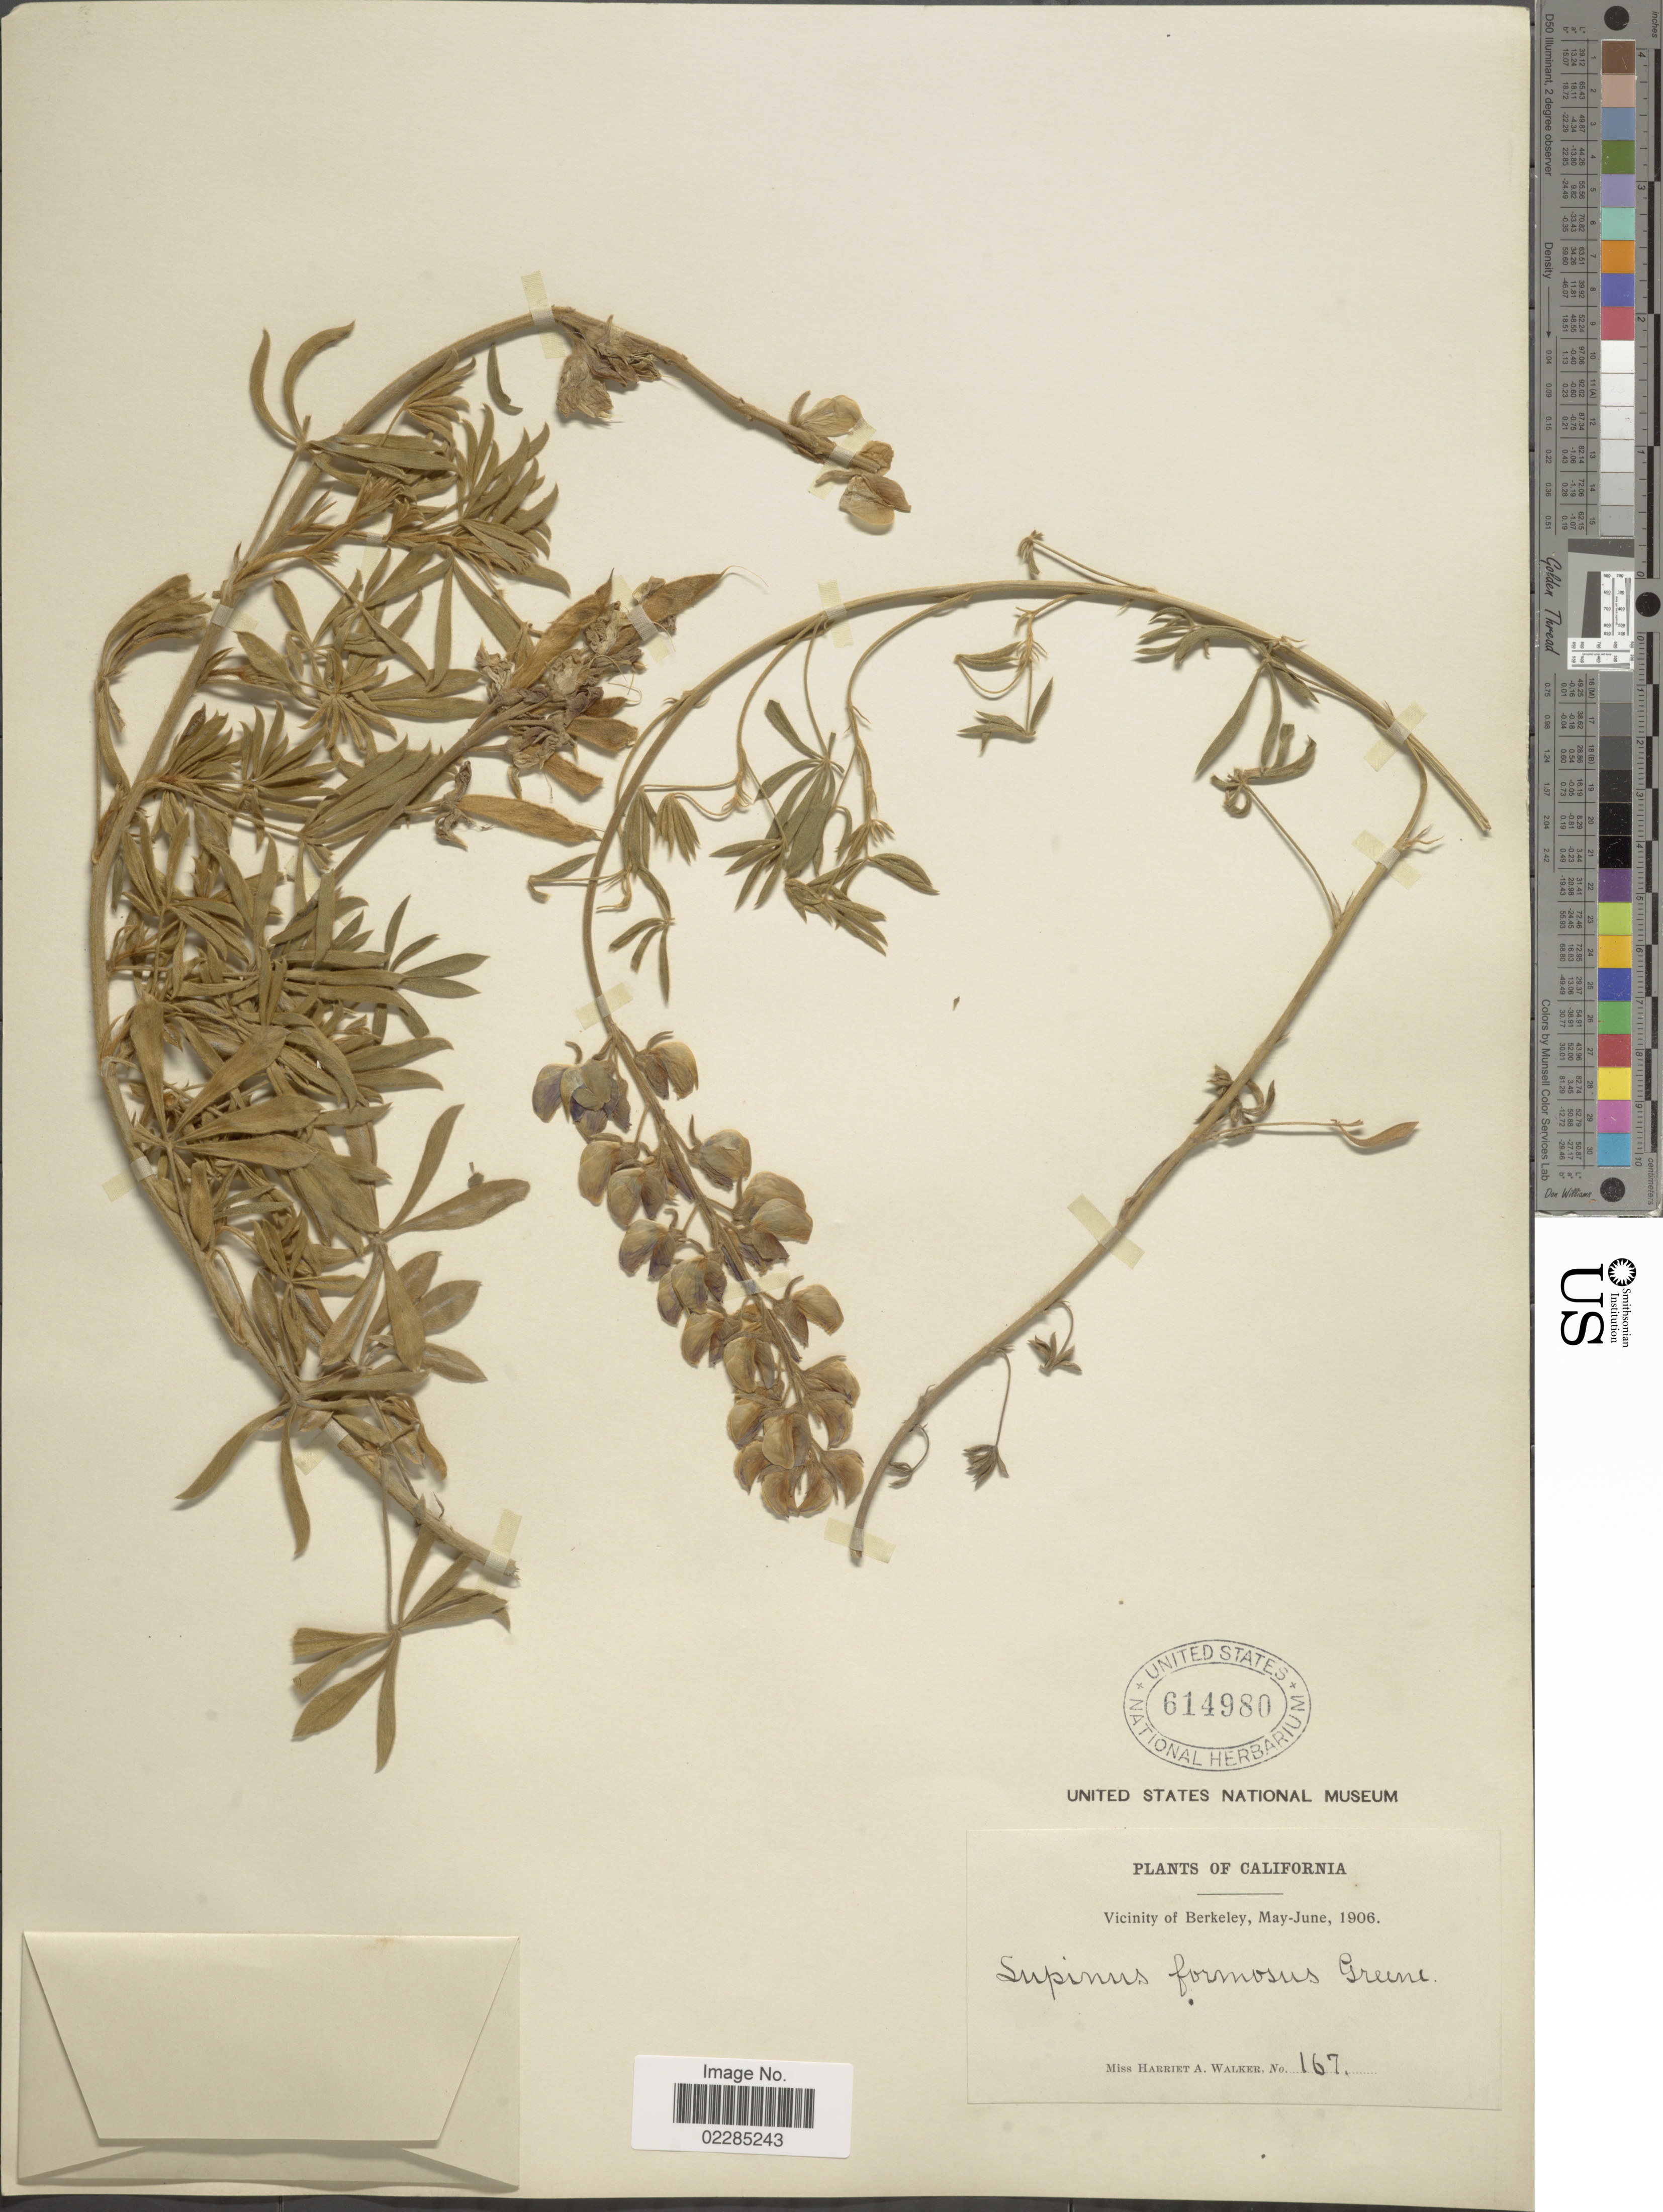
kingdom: Plantae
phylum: Tracheophyta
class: Magnoliopsida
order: Fabales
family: Fabaceae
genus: Lupinus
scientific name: Lupinus formosus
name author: Greene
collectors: H. Walker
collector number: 167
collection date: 1906-05/1906-06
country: United States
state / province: California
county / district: Alameda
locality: Vicinity of Berkeley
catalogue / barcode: US 614980